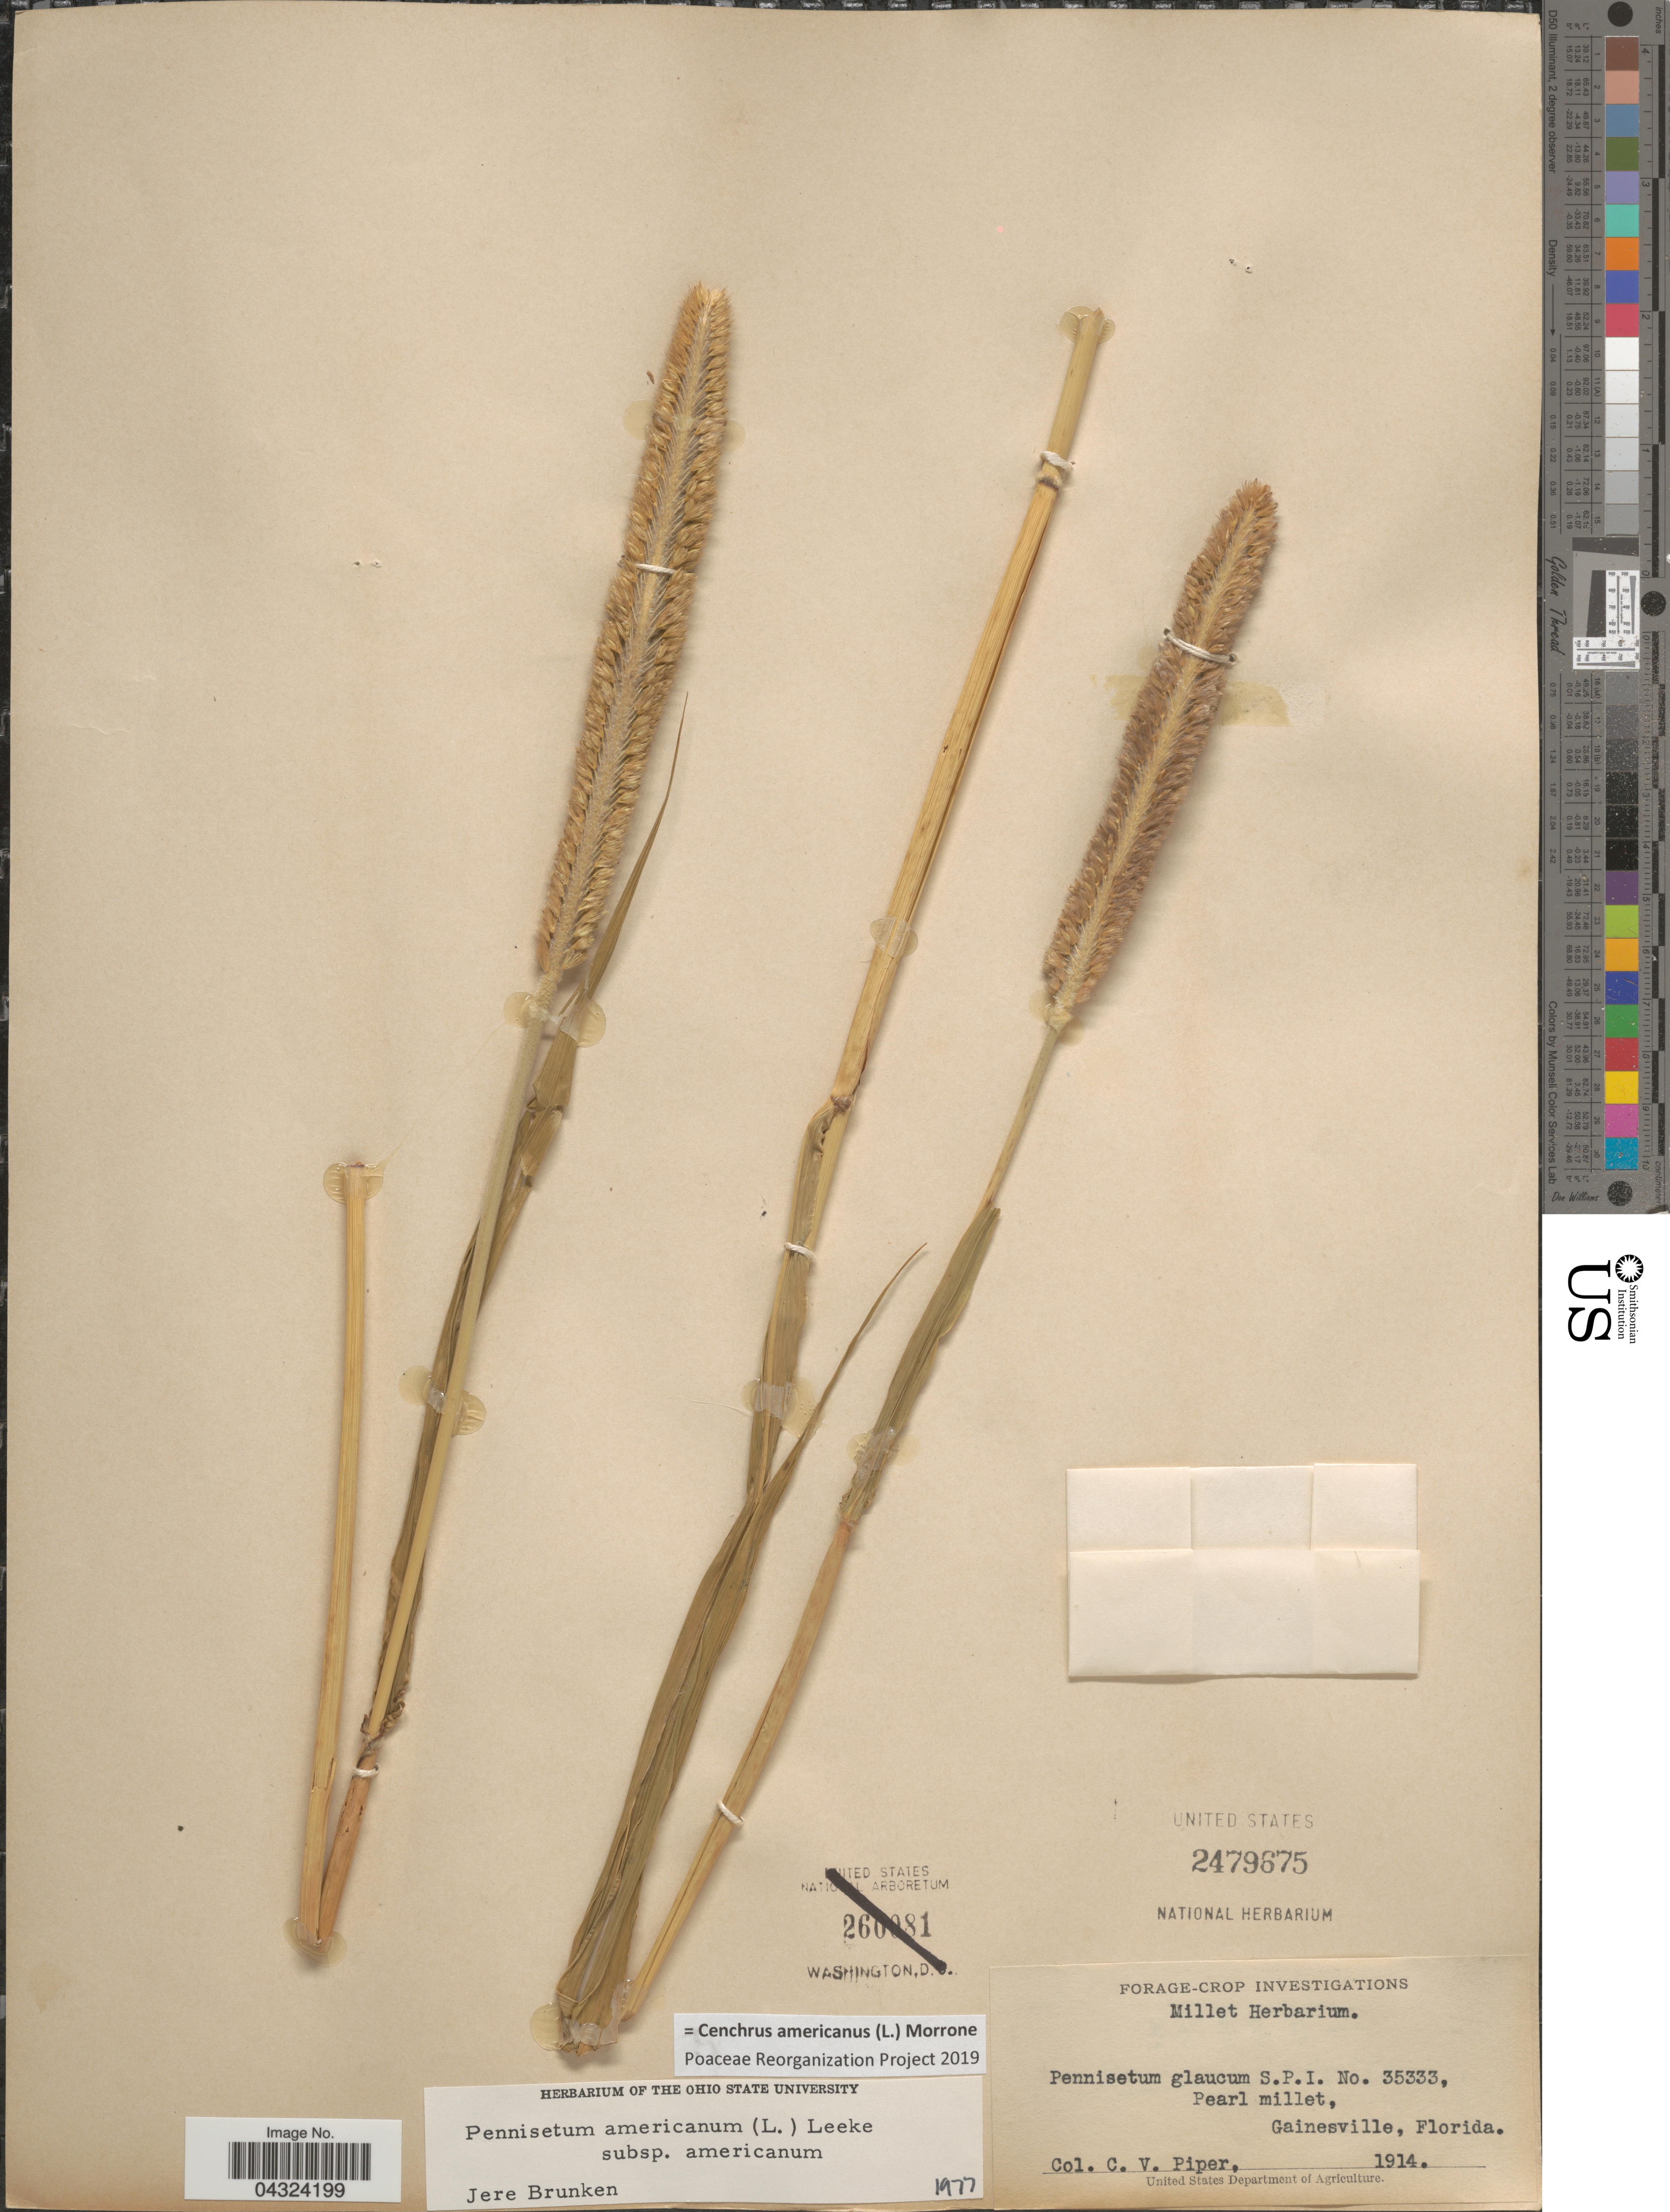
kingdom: Plantae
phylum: Tracheophyta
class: Liliopsida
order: Poales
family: Poaceae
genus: Cenchrus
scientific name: Cenchrus americanus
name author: (L.) Morrone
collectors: C. V. Piper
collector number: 35333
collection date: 1914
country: United States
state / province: Florida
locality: Pearl millet, Gainesville.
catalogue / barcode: US 2479675